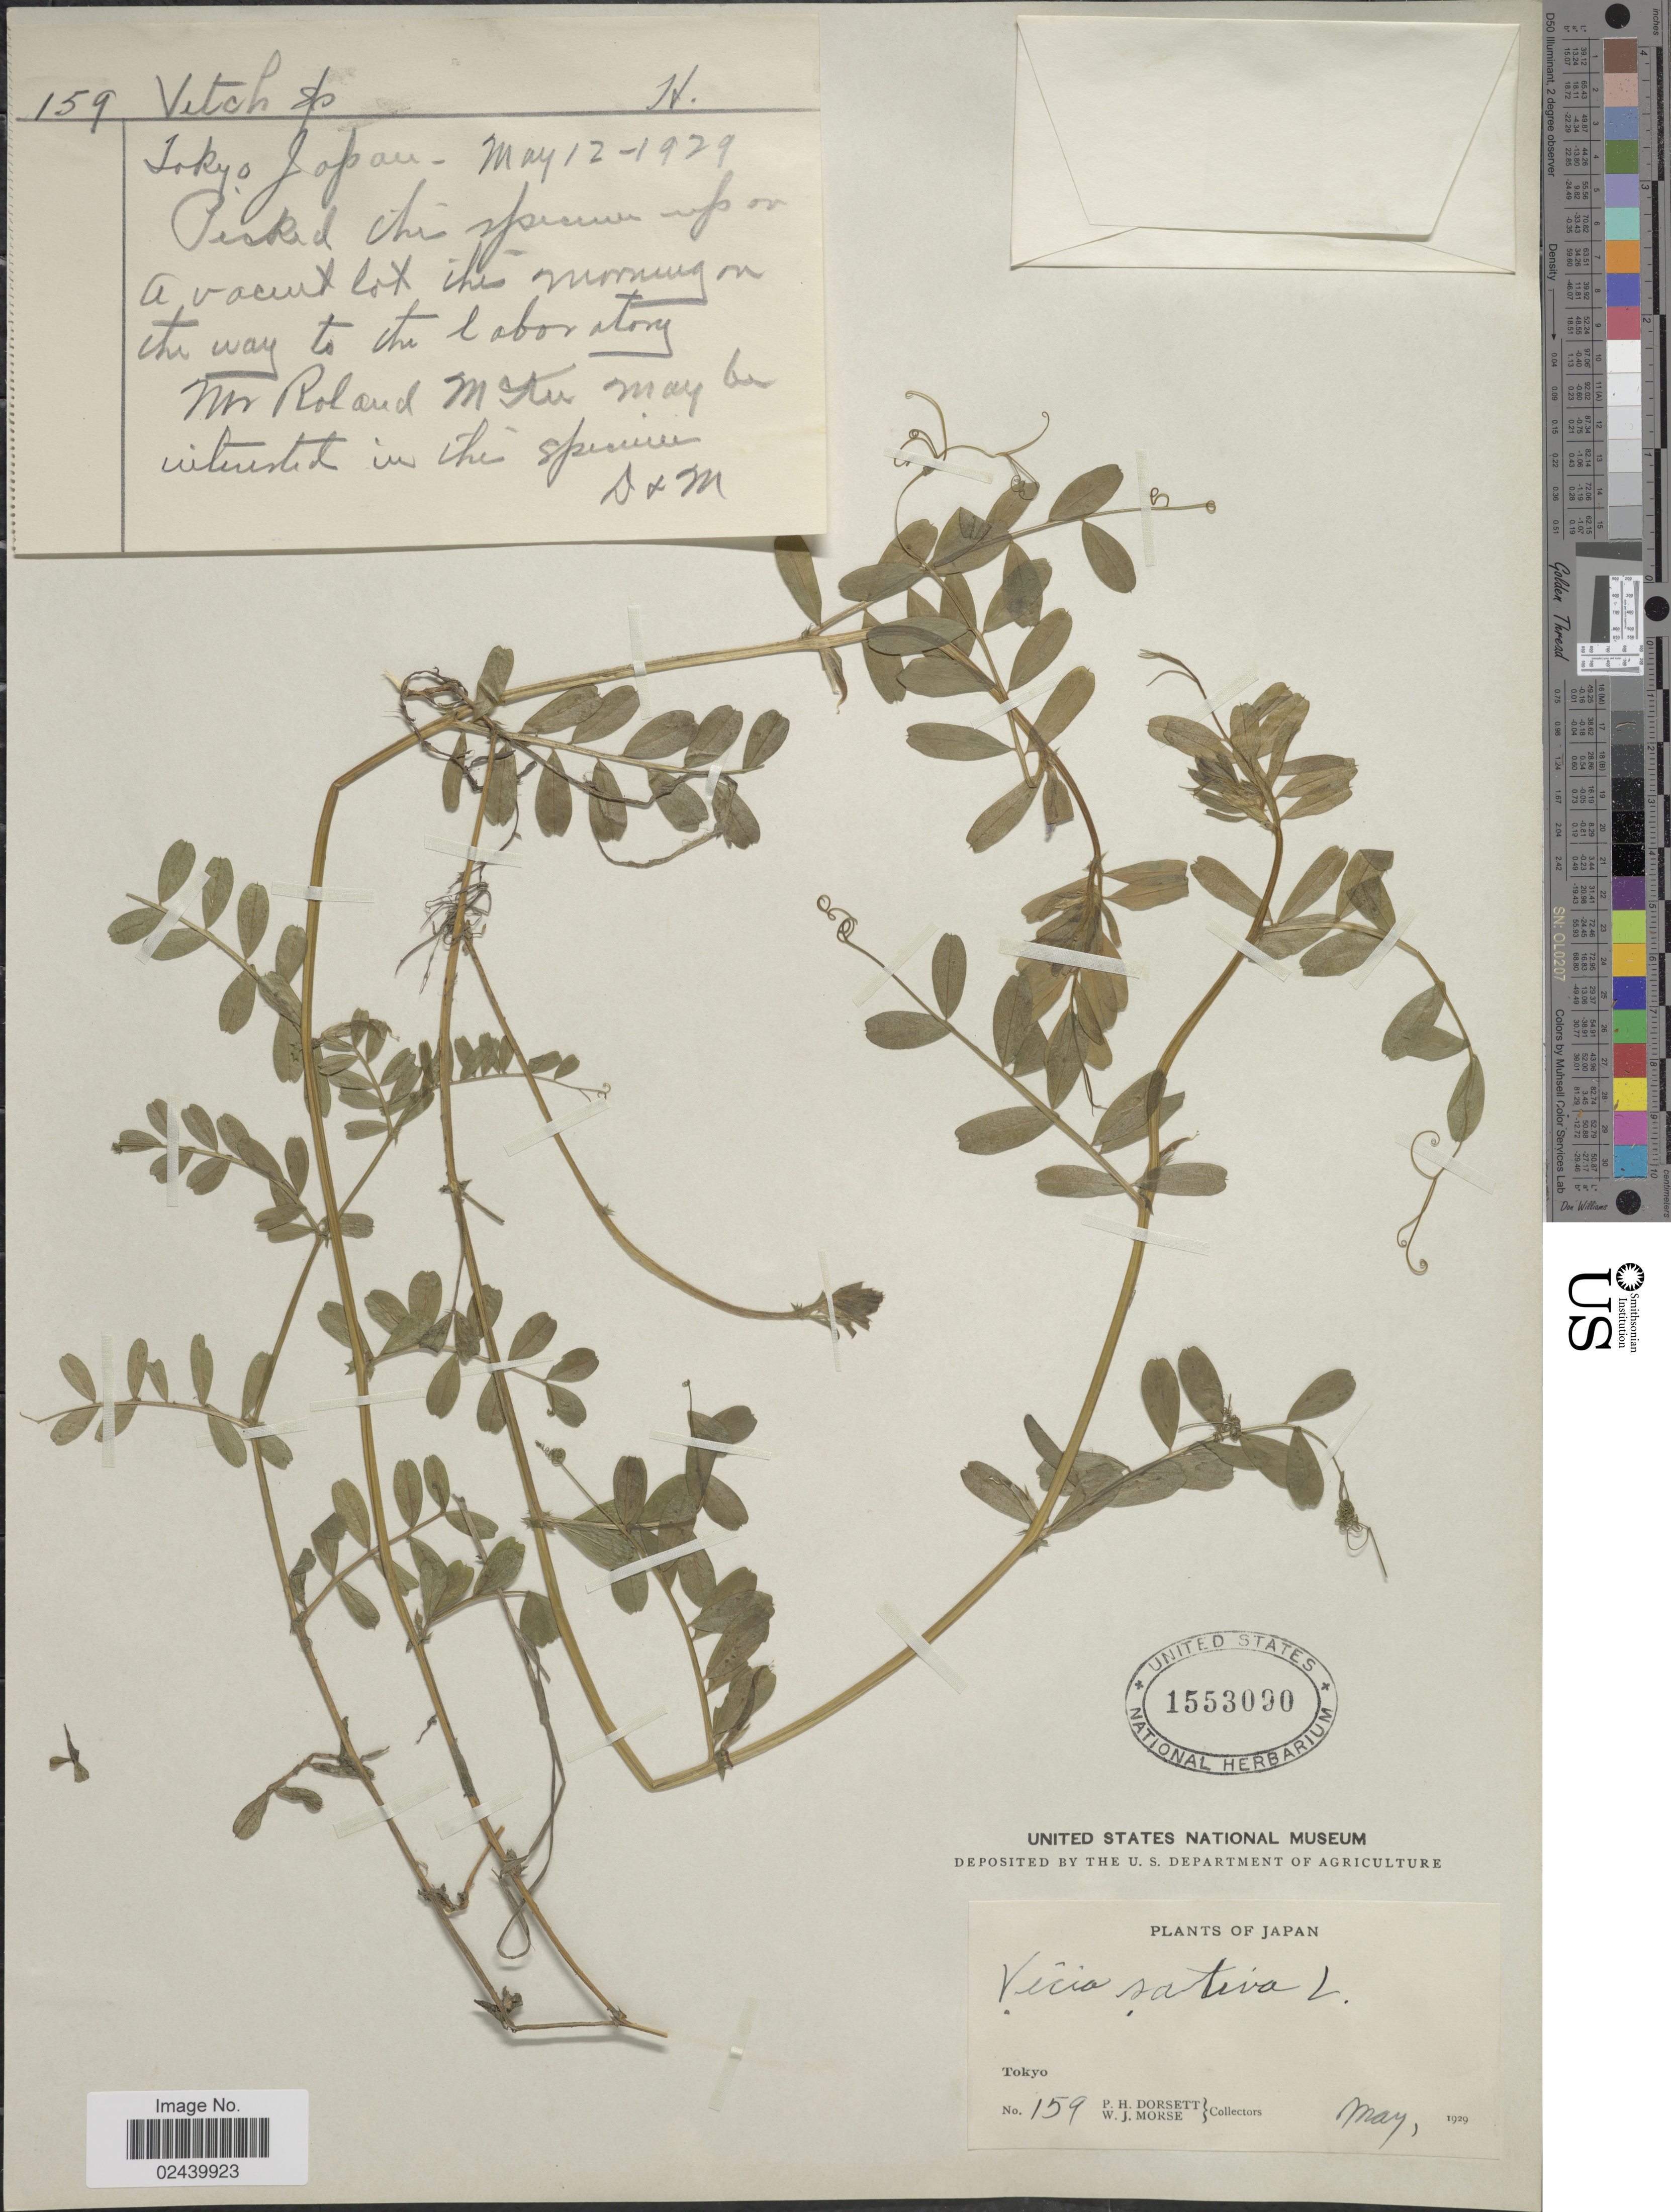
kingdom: Plantae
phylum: Tracheophyta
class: Magnoliopsida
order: Fabales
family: Fabaceae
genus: Vicia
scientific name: Vicia sativa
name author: L.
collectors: P. H. Dorsett & W. J. Morse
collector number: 159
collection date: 1929-05-12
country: Japan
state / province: Tokyo, Federal City of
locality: Tokyo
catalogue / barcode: US 1553090